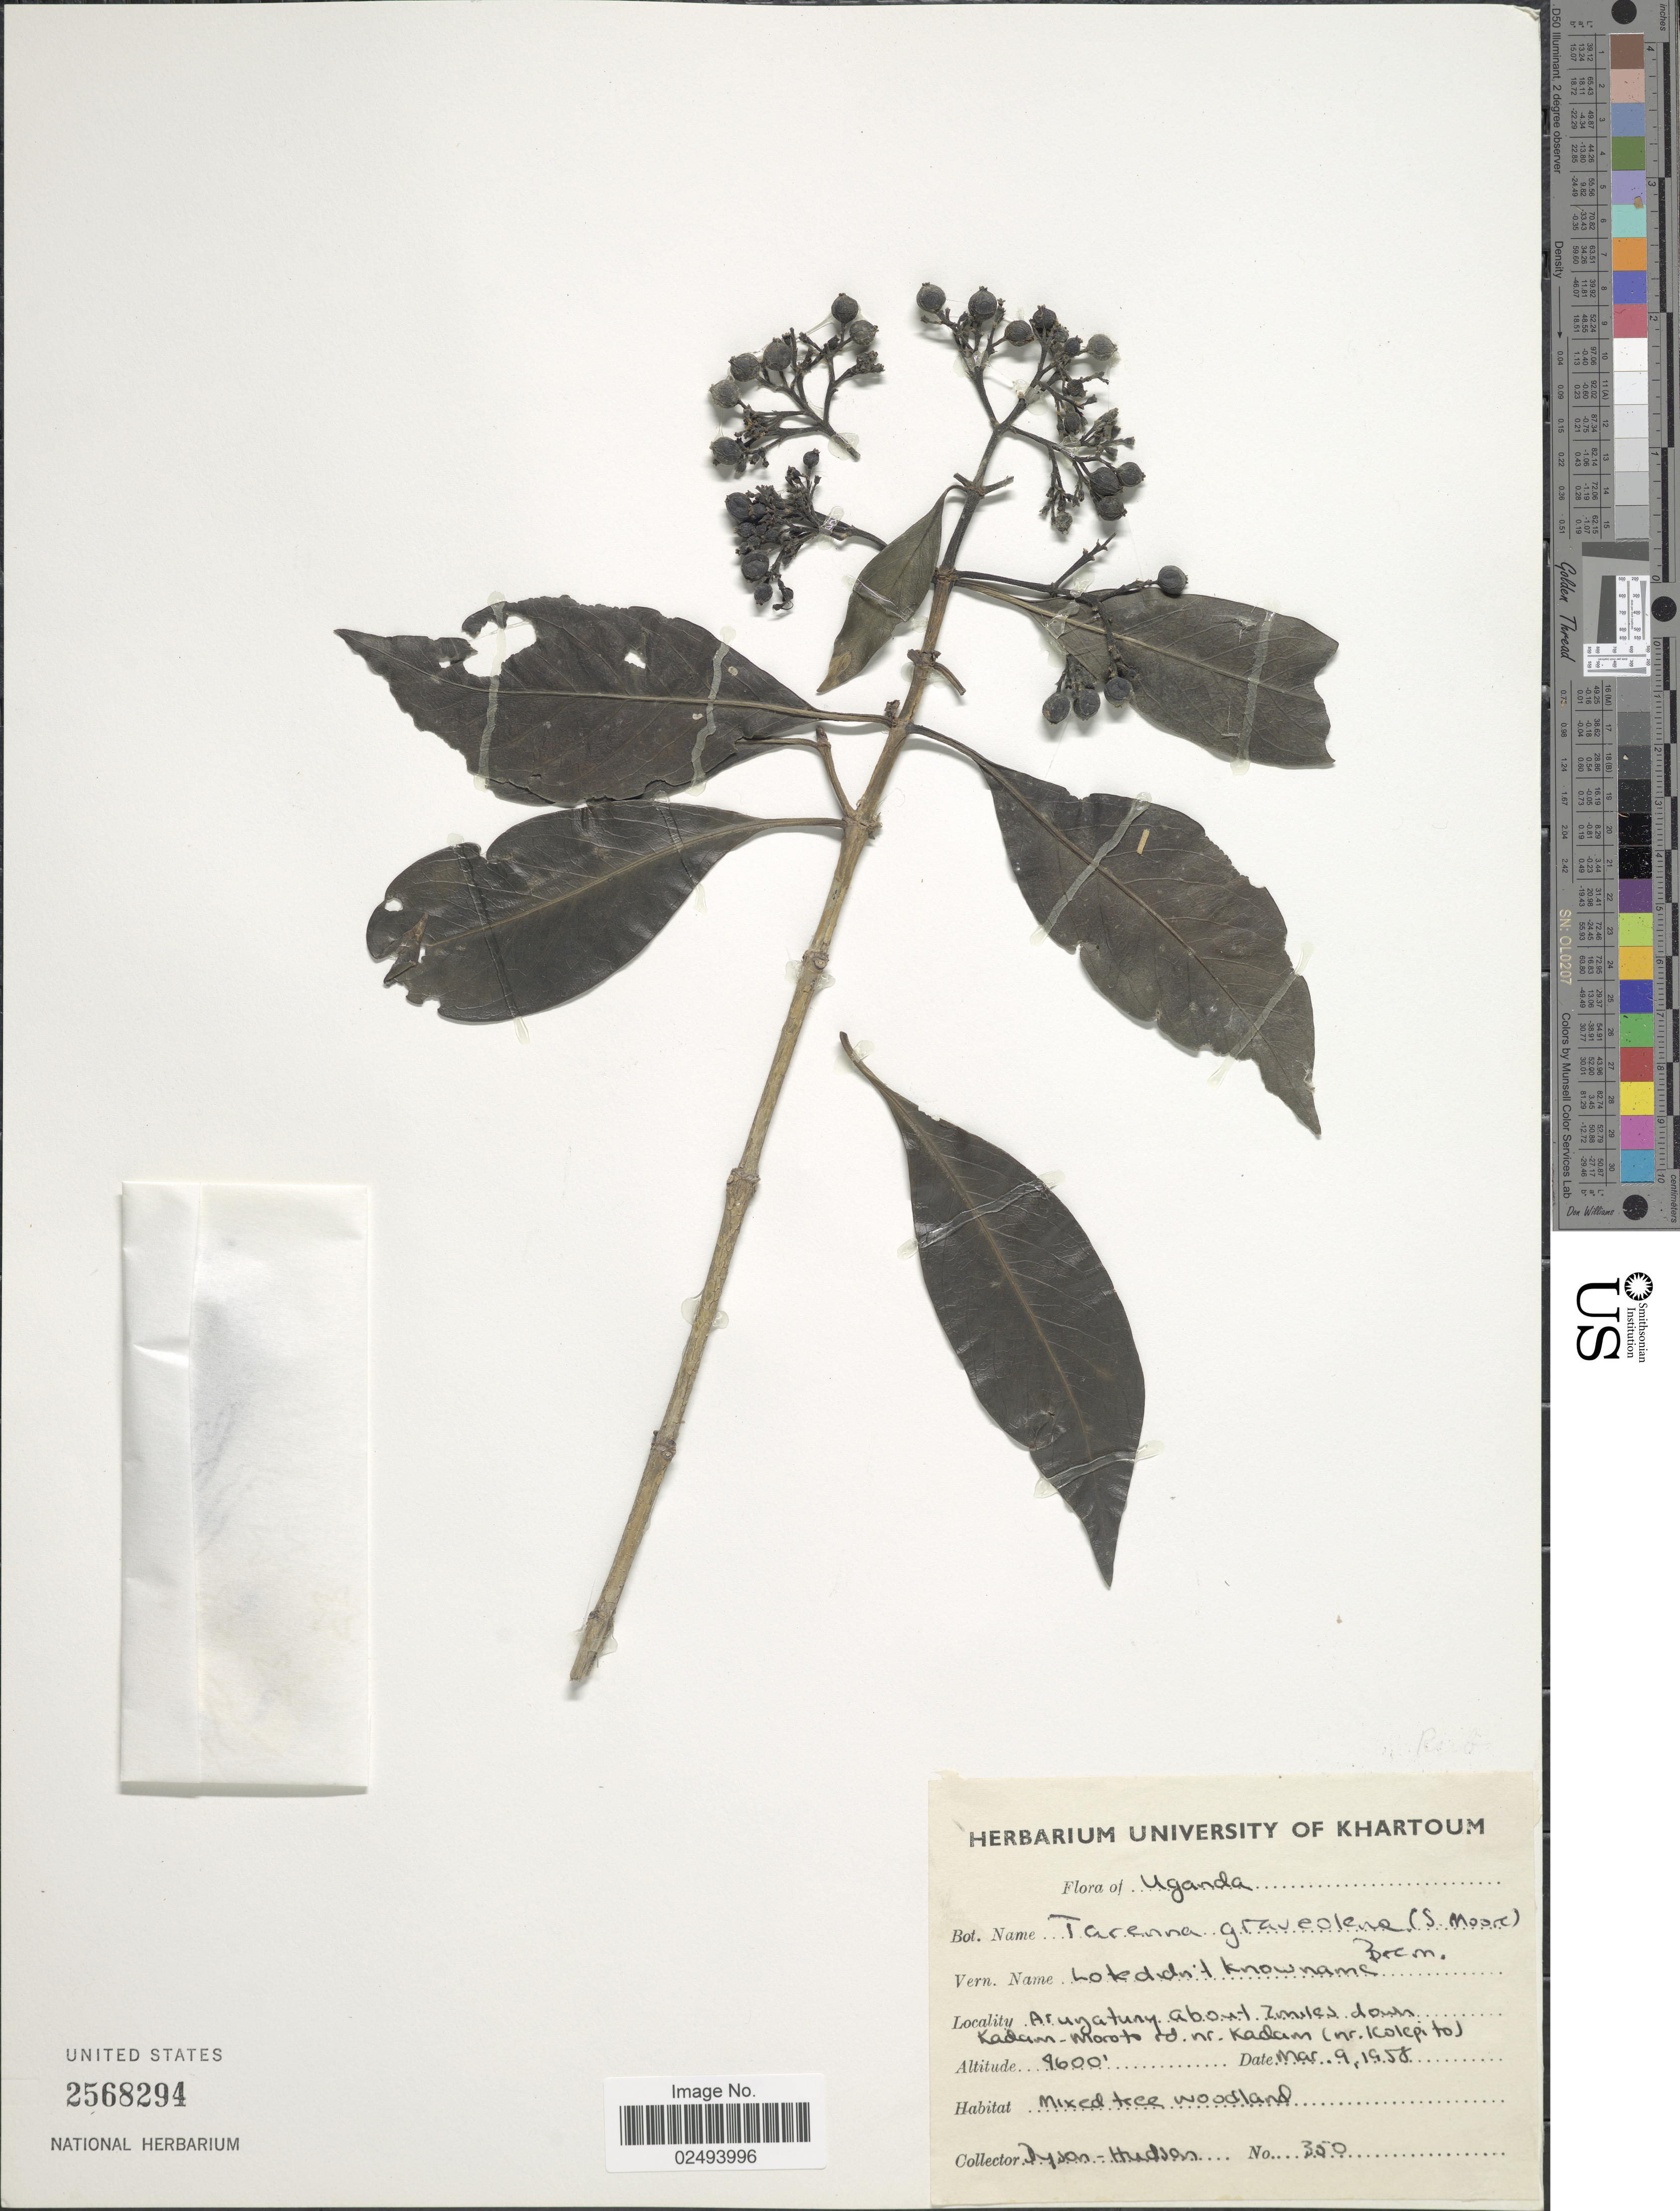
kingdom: Plantae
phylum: Tracheophyta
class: Magnoliopsida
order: Gentianales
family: Rubiaceae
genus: Coptosperma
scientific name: Coptosperma graveolens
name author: (S. Moore) Degreef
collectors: Dyson-Hudson, --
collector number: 350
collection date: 1958-03-09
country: Uganda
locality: Aruyatuny about 7 miles down Kadam-Moroto rd. nr. Kadam (nr Kolepi to)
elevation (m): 1402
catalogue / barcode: US 2568294